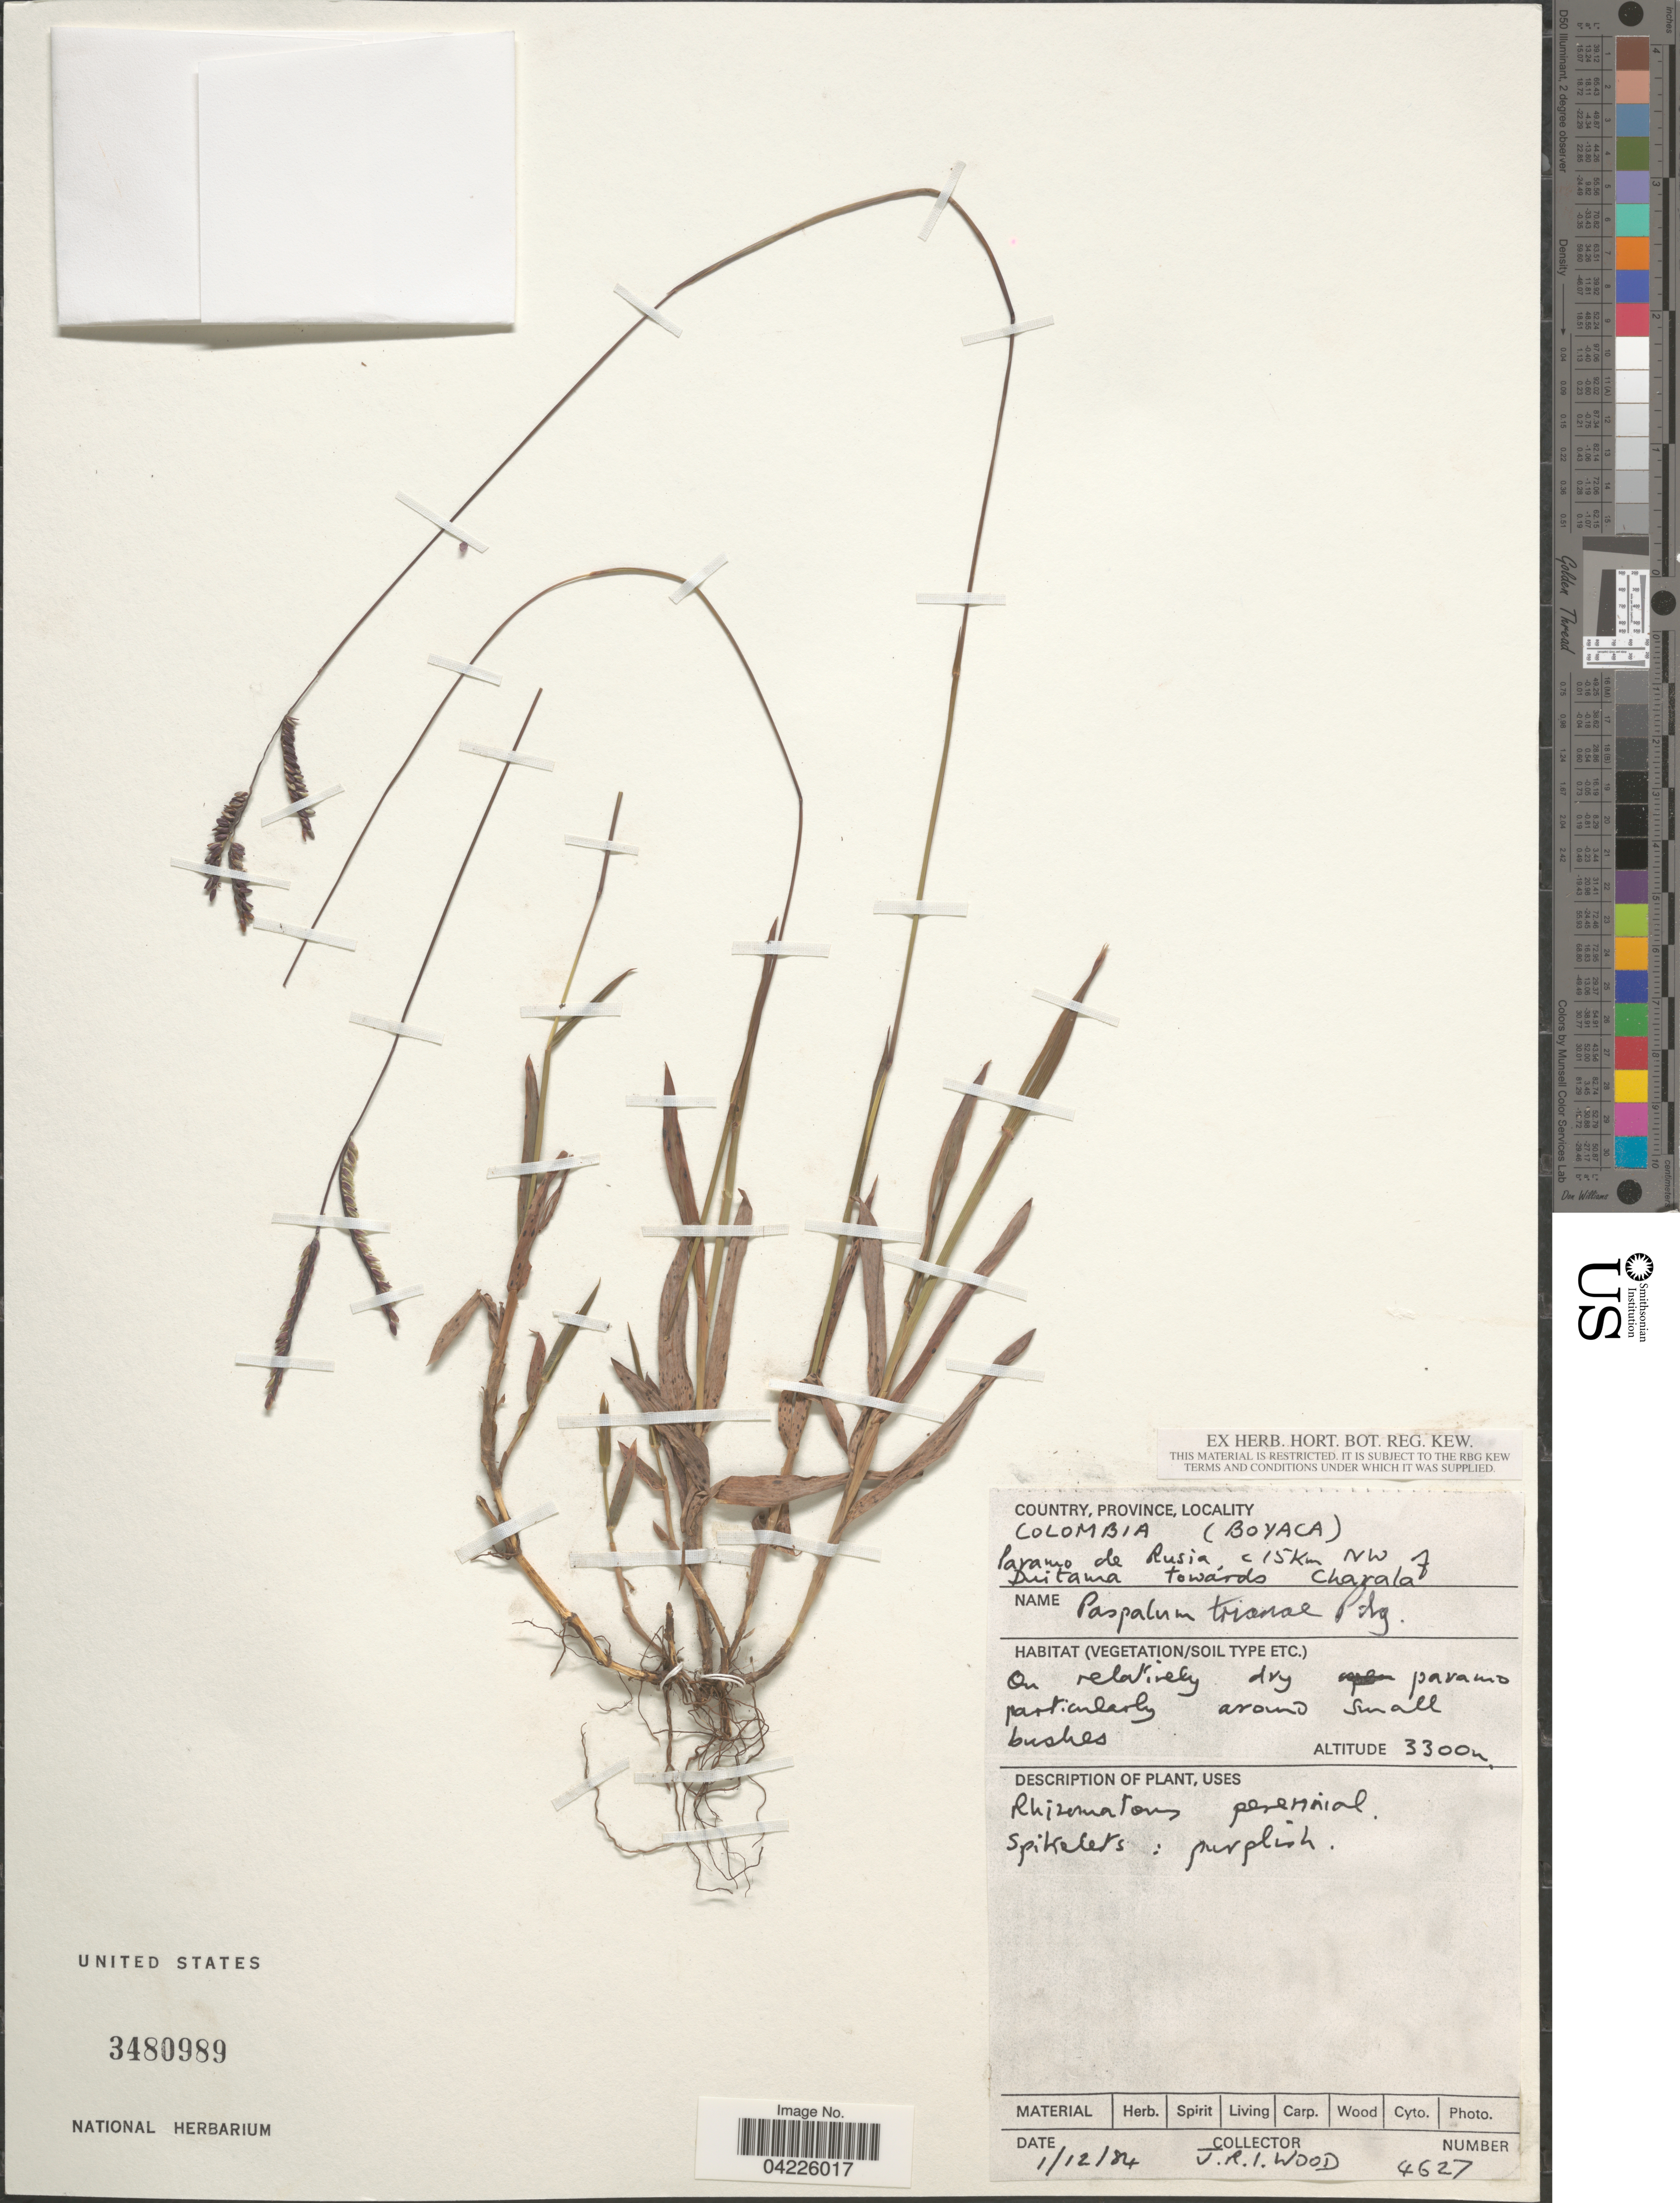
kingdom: Plantae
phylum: Tracheophyta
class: Liliopsida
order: Poales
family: Poaceae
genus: Paspalum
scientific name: Paspalum trianae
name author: Pilg.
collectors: J. R. I. Wood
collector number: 4627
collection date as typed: Transcribed d/m/y: 1/12/84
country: Colombia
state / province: Boyacá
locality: Paramo de Rusia, c 15 Km NW of Duitama towards charala.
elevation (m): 3300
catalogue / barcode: US 3480989